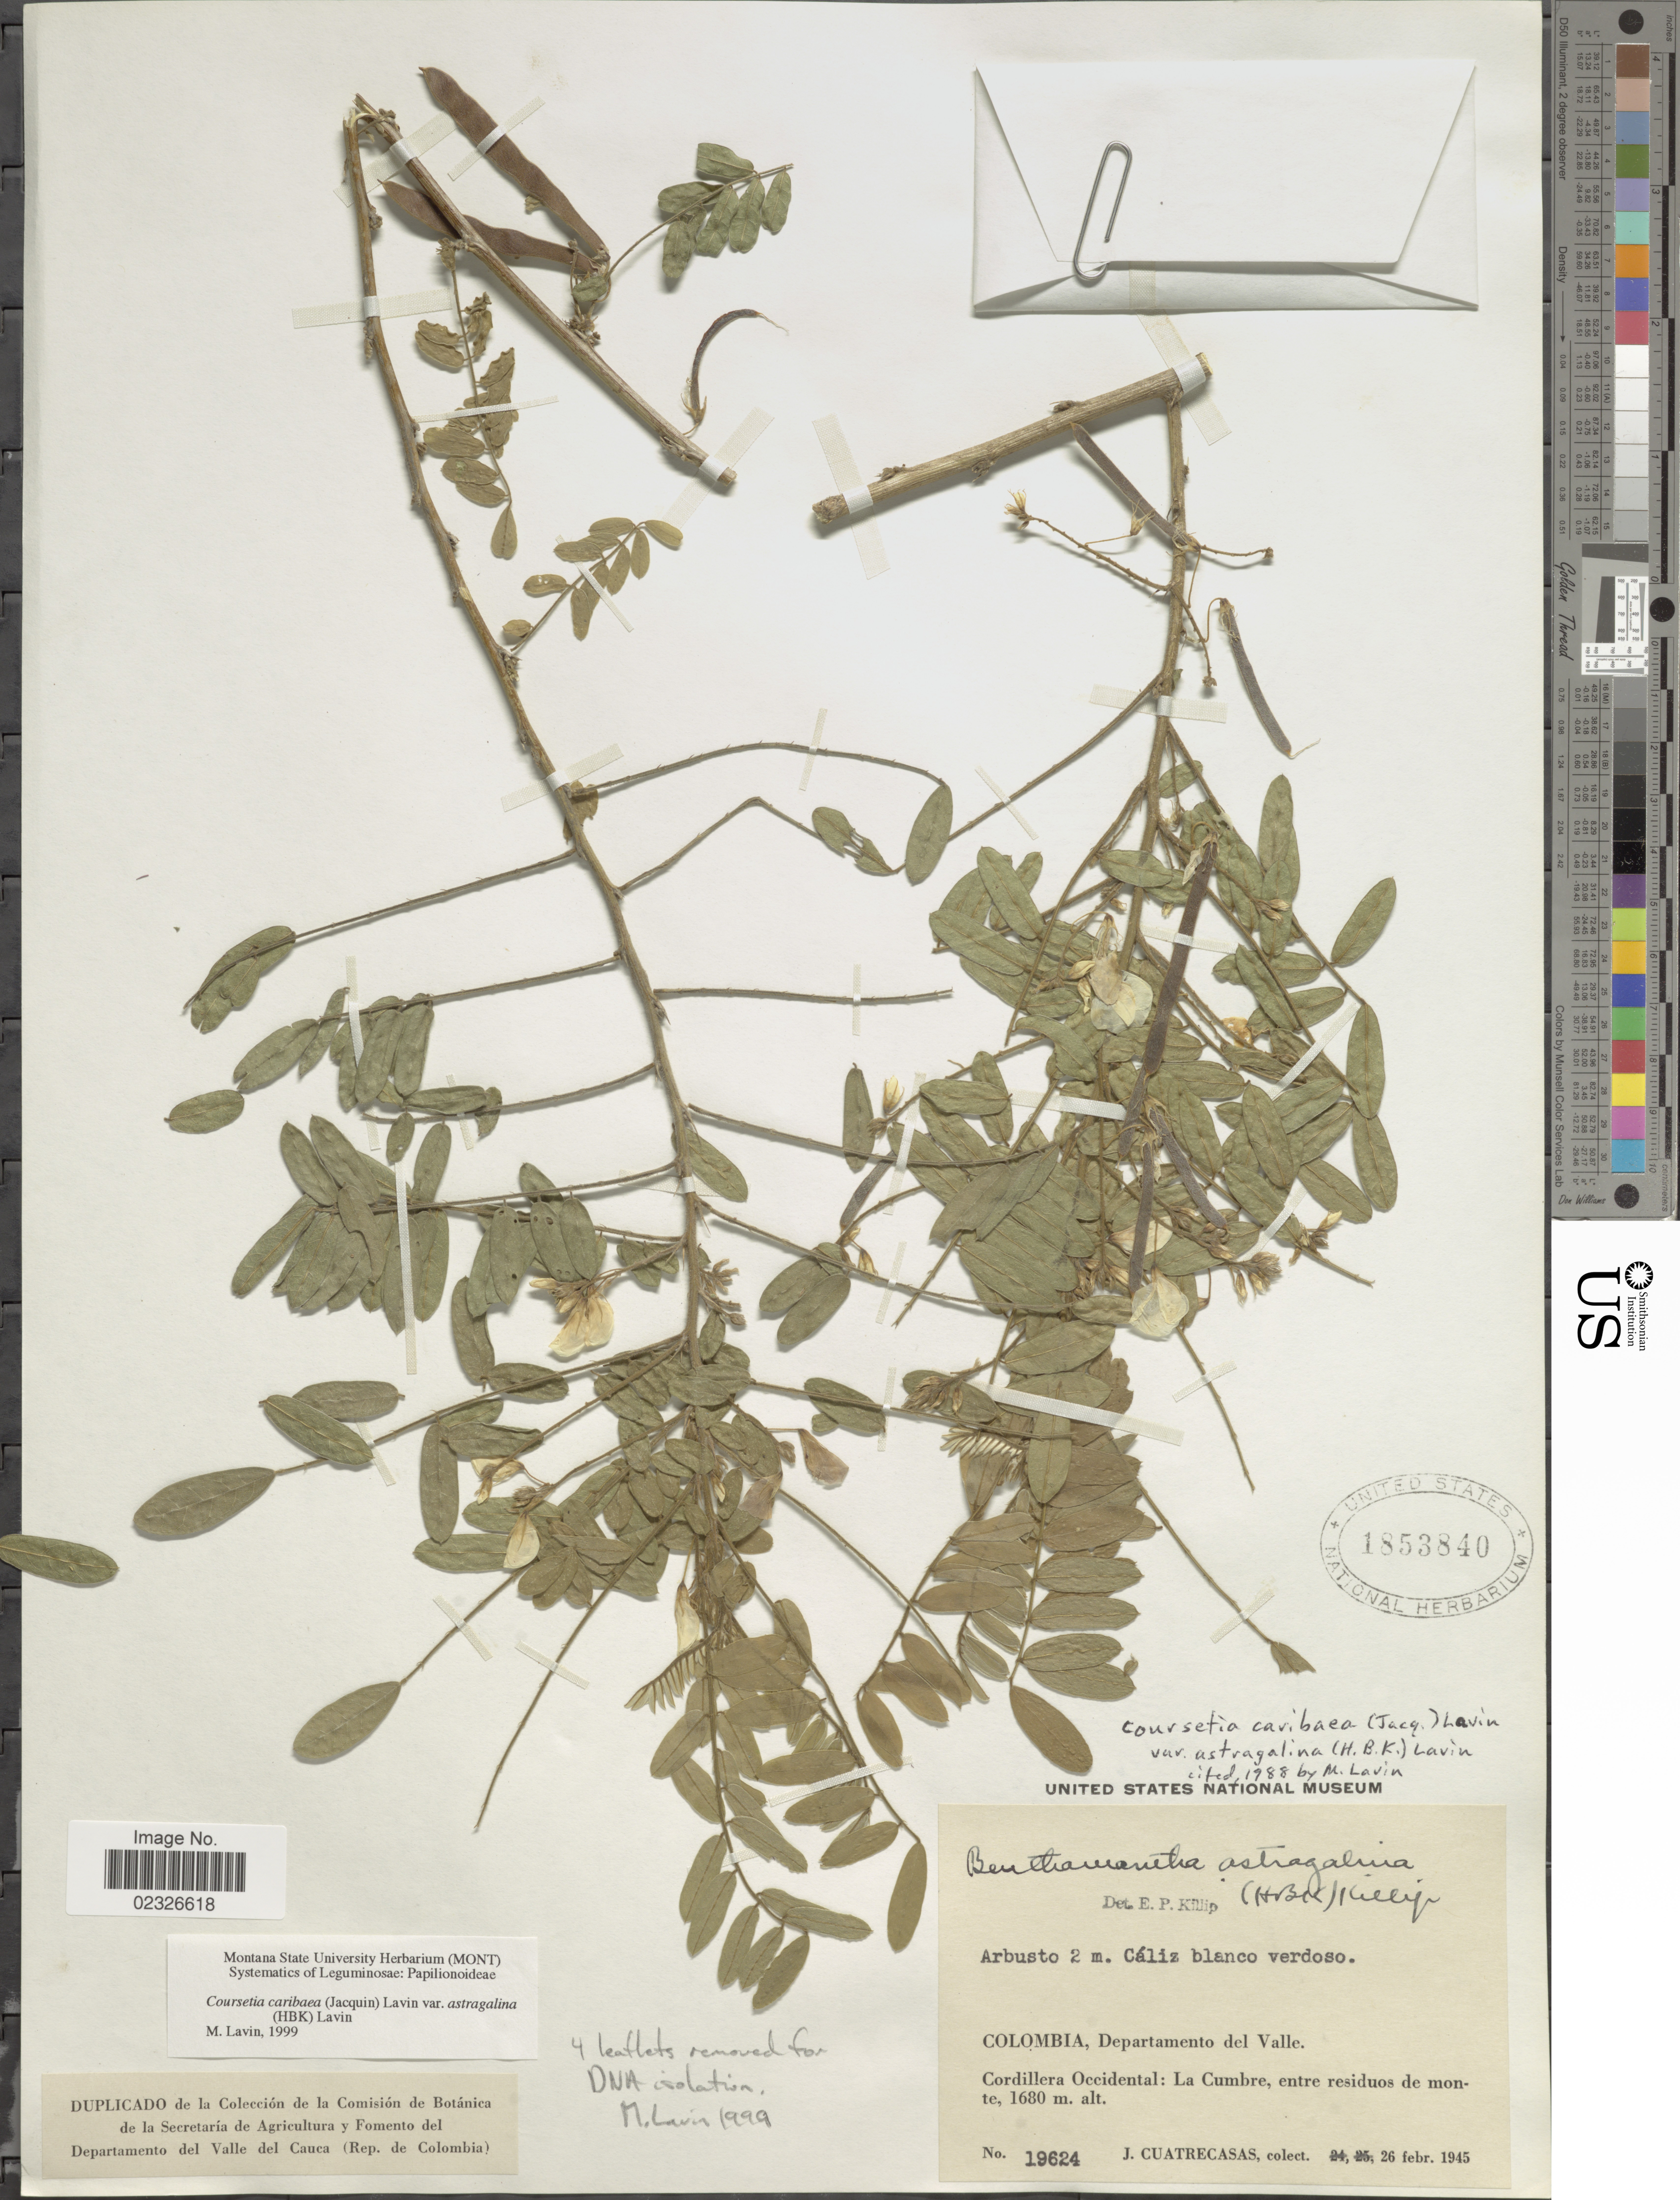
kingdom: Plantae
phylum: Tracheophyta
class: Magnoliopsida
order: Fabales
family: Fabaceae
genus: Coursetia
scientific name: Coursetia caribaea var. astragalina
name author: (Kunth) Lavin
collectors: J. Cuatrecasas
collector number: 19624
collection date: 1945-02-26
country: Colombia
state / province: Valle del Cauca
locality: Departamento del Valle. Cordillera Oriental: La Cumbre, entre residos de monte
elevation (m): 1680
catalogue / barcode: US 1853840